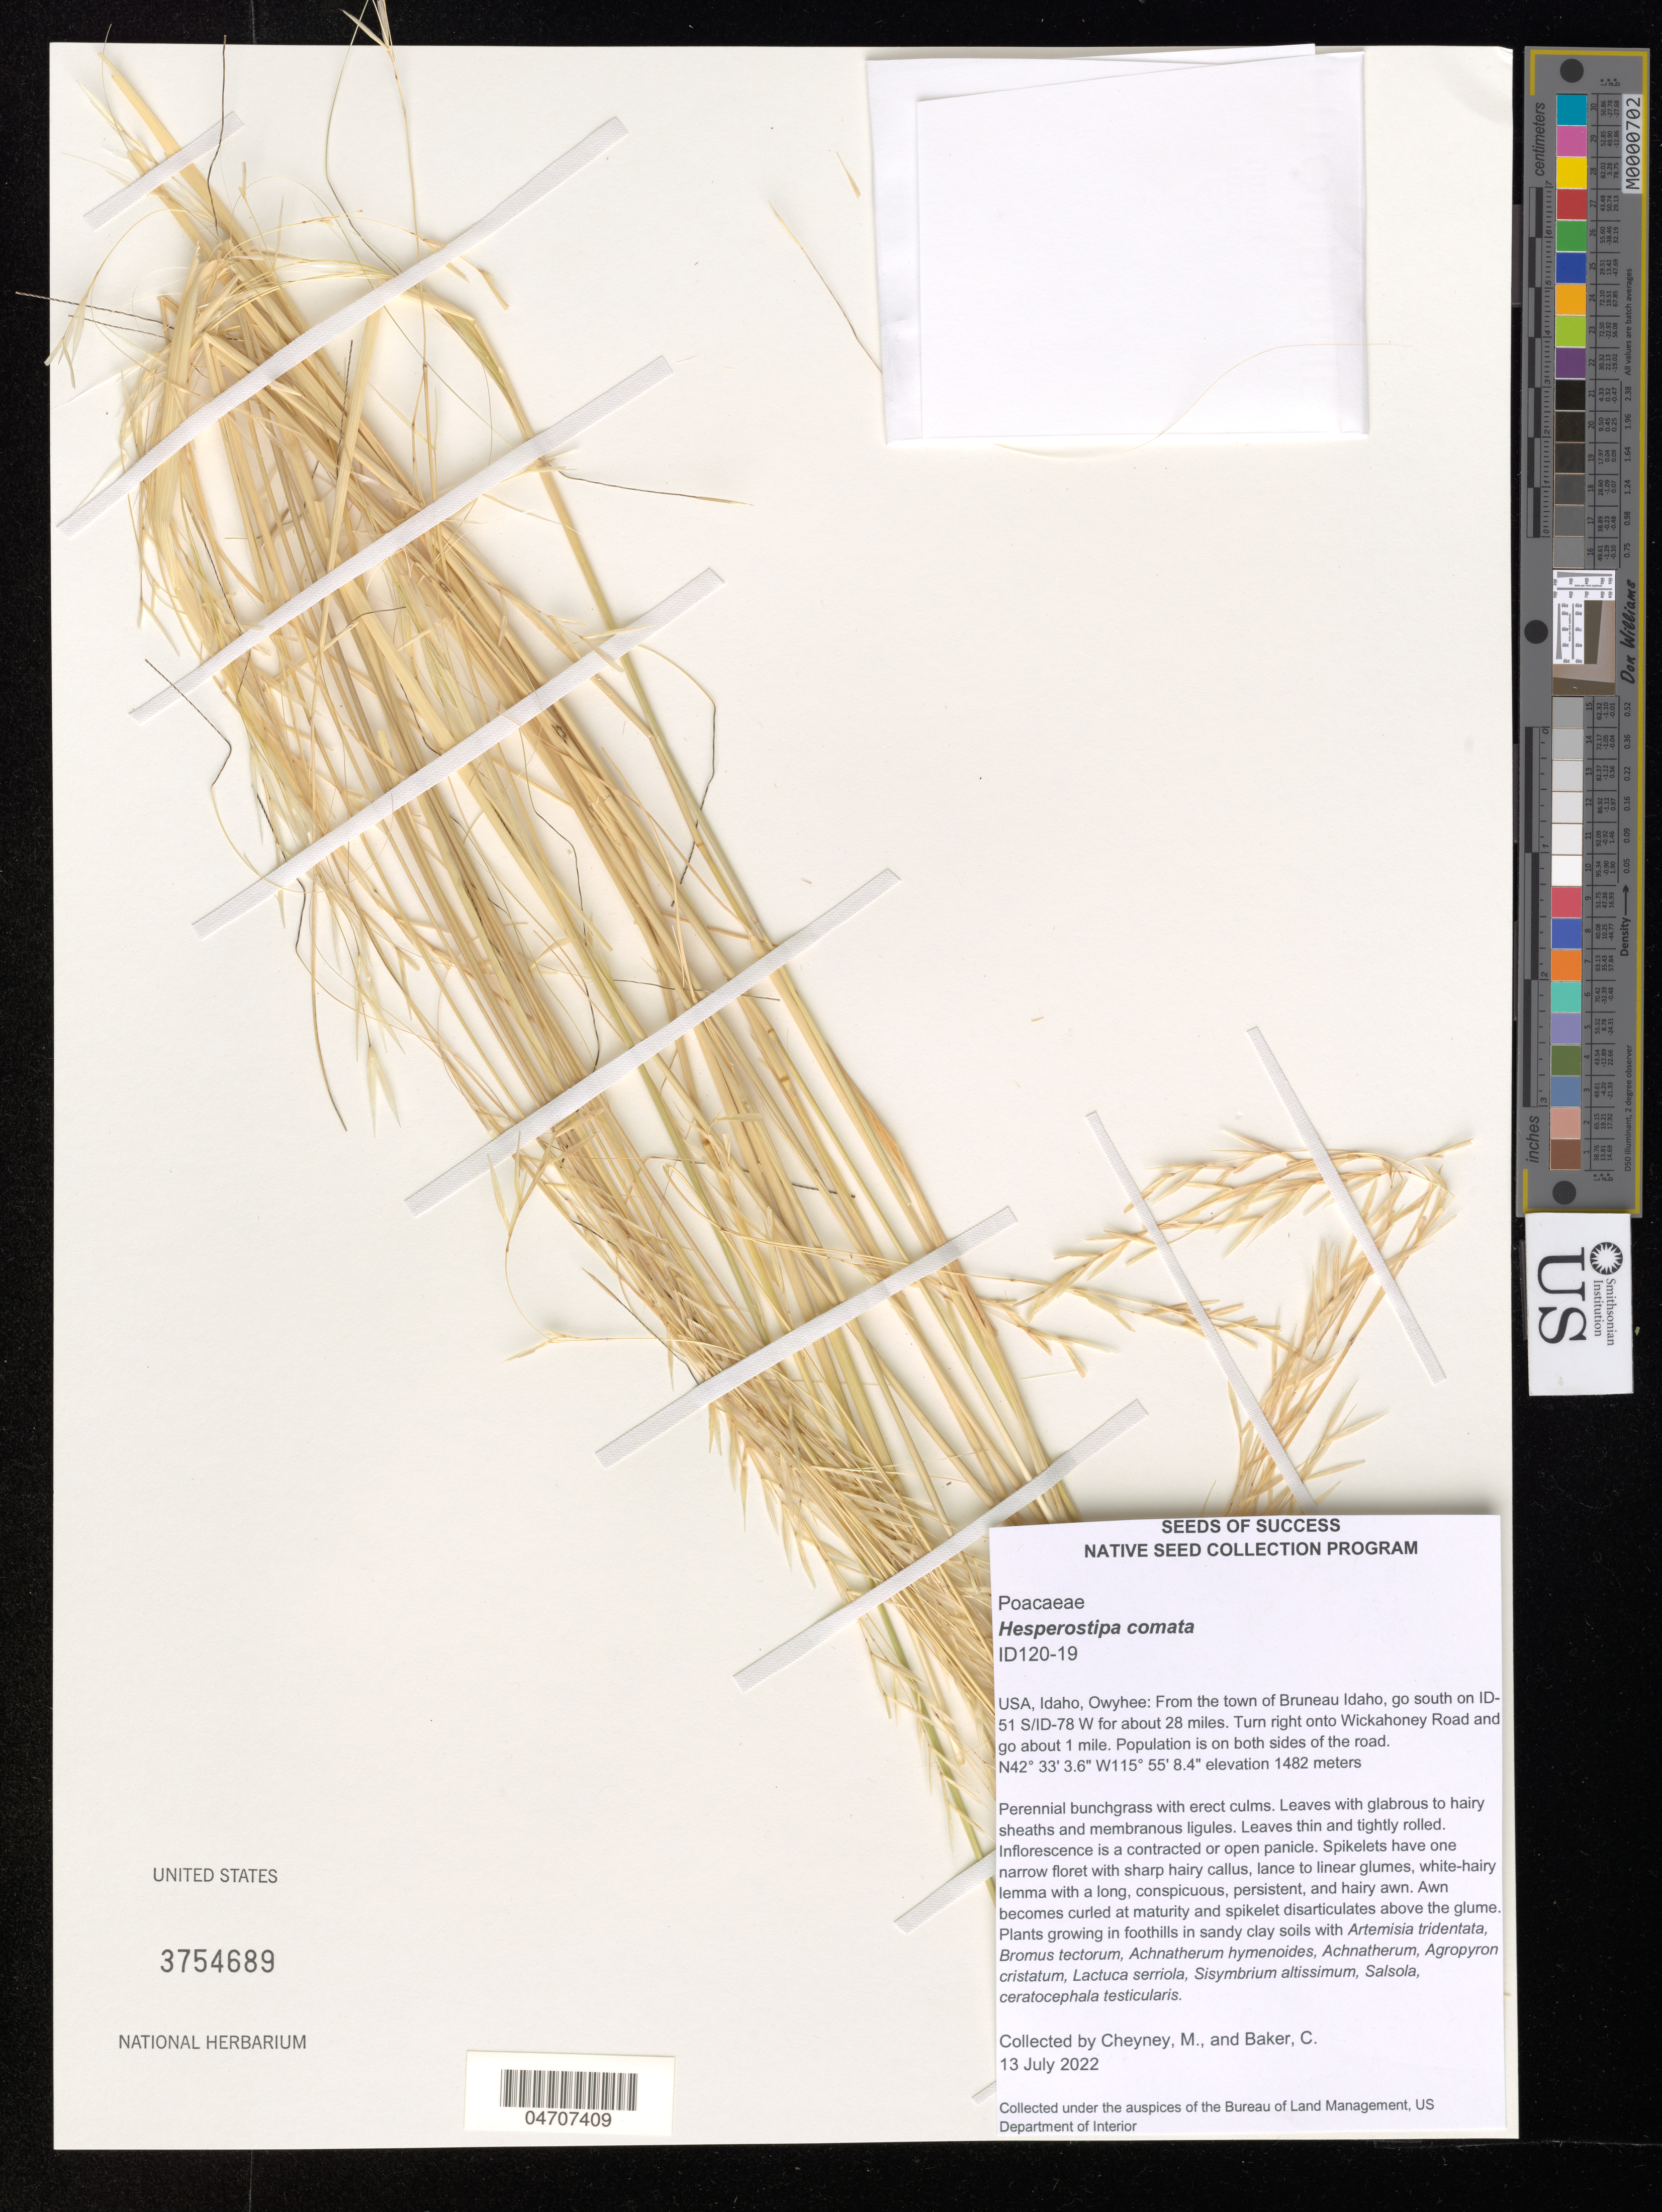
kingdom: Plantae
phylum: Tracheophyta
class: Liliopsida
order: Poales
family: Poaceae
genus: Hesperostipa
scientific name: Hesperostipa comata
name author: (Trin. & Rupr.) Barkworth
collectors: M. Cheyney & C. Baker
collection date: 2022-07-13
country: United States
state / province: Idaho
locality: Owyhee: From the town of Bruneau Idaho, go south on ID-51 S/ID-78 W for about 28 miles. Turn right onto Wickahoney Road and go about 1 mile. Population is on both sides of the road.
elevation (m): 1482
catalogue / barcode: US 3754689